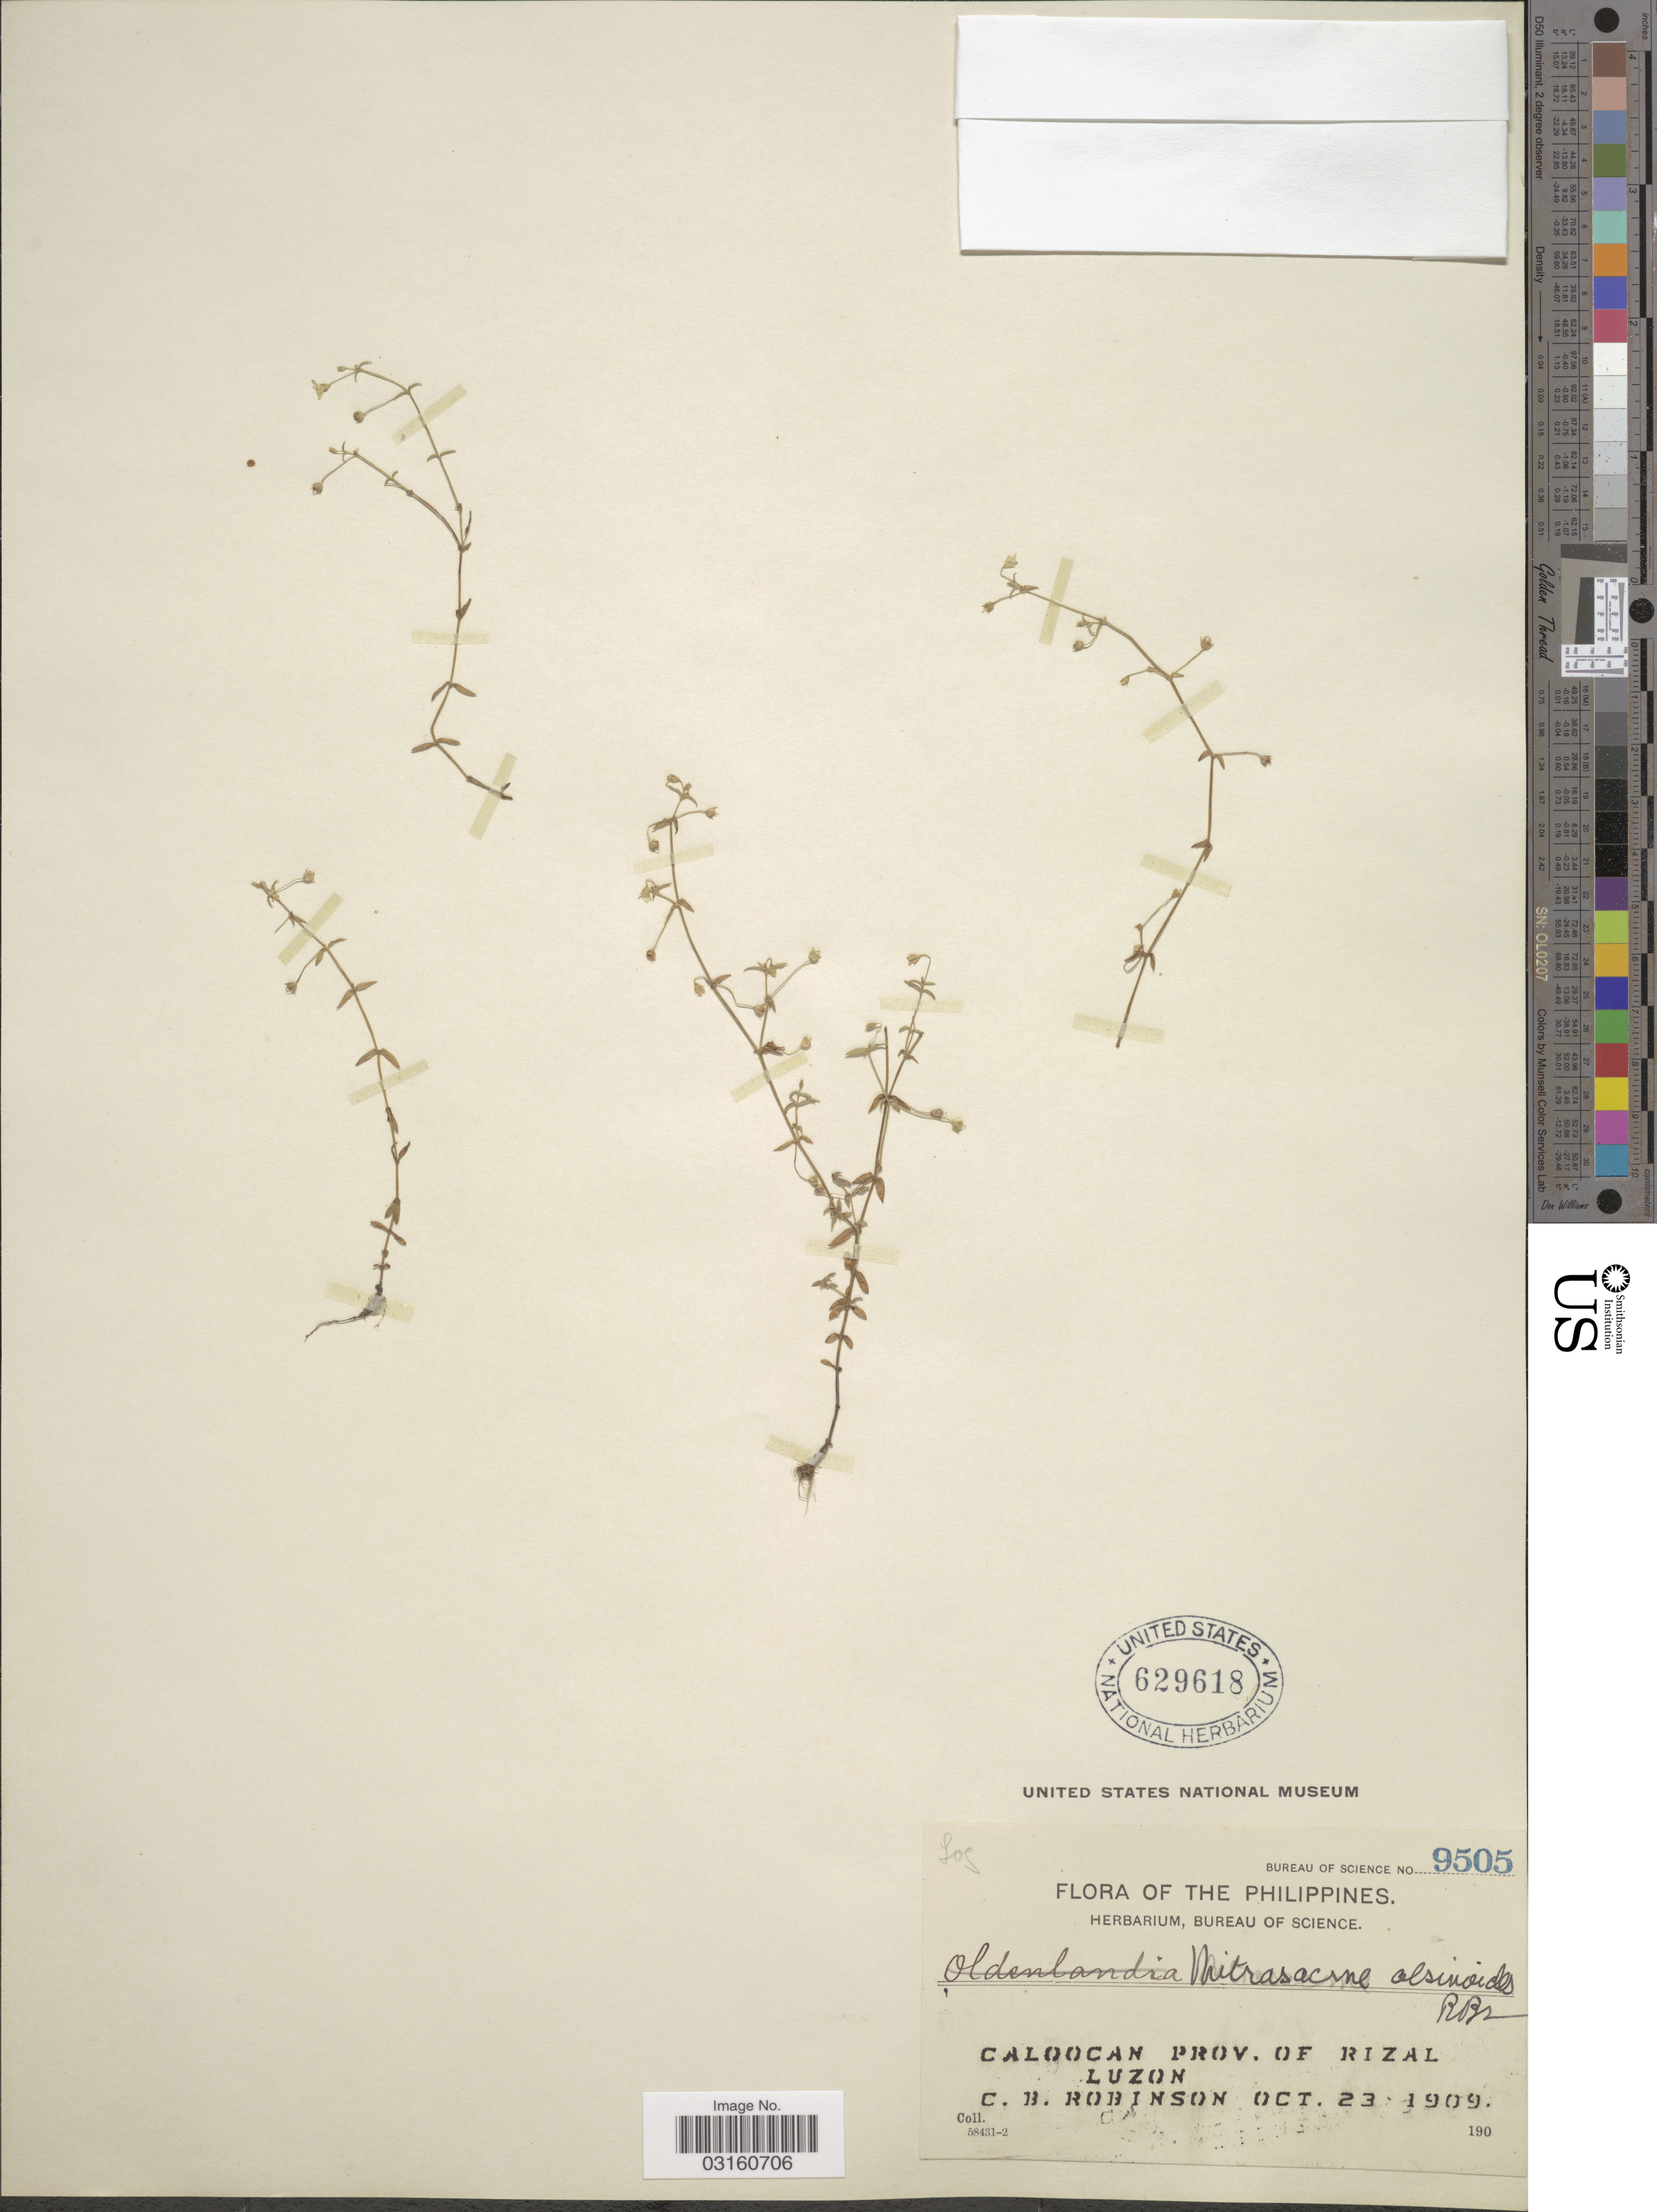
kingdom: Plantae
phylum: Tracheophyta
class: Magnoliopsida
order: Gentianales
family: Loganiaceae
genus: Mitrasacme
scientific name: Mitrasacme alsinoides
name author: R. Br.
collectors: C. Robinson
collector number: Bureau of Science 9505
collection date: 1909-10-23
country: Philippines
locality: Caloocan Prov. of Rizal. Luzon.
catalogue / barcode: US 629618